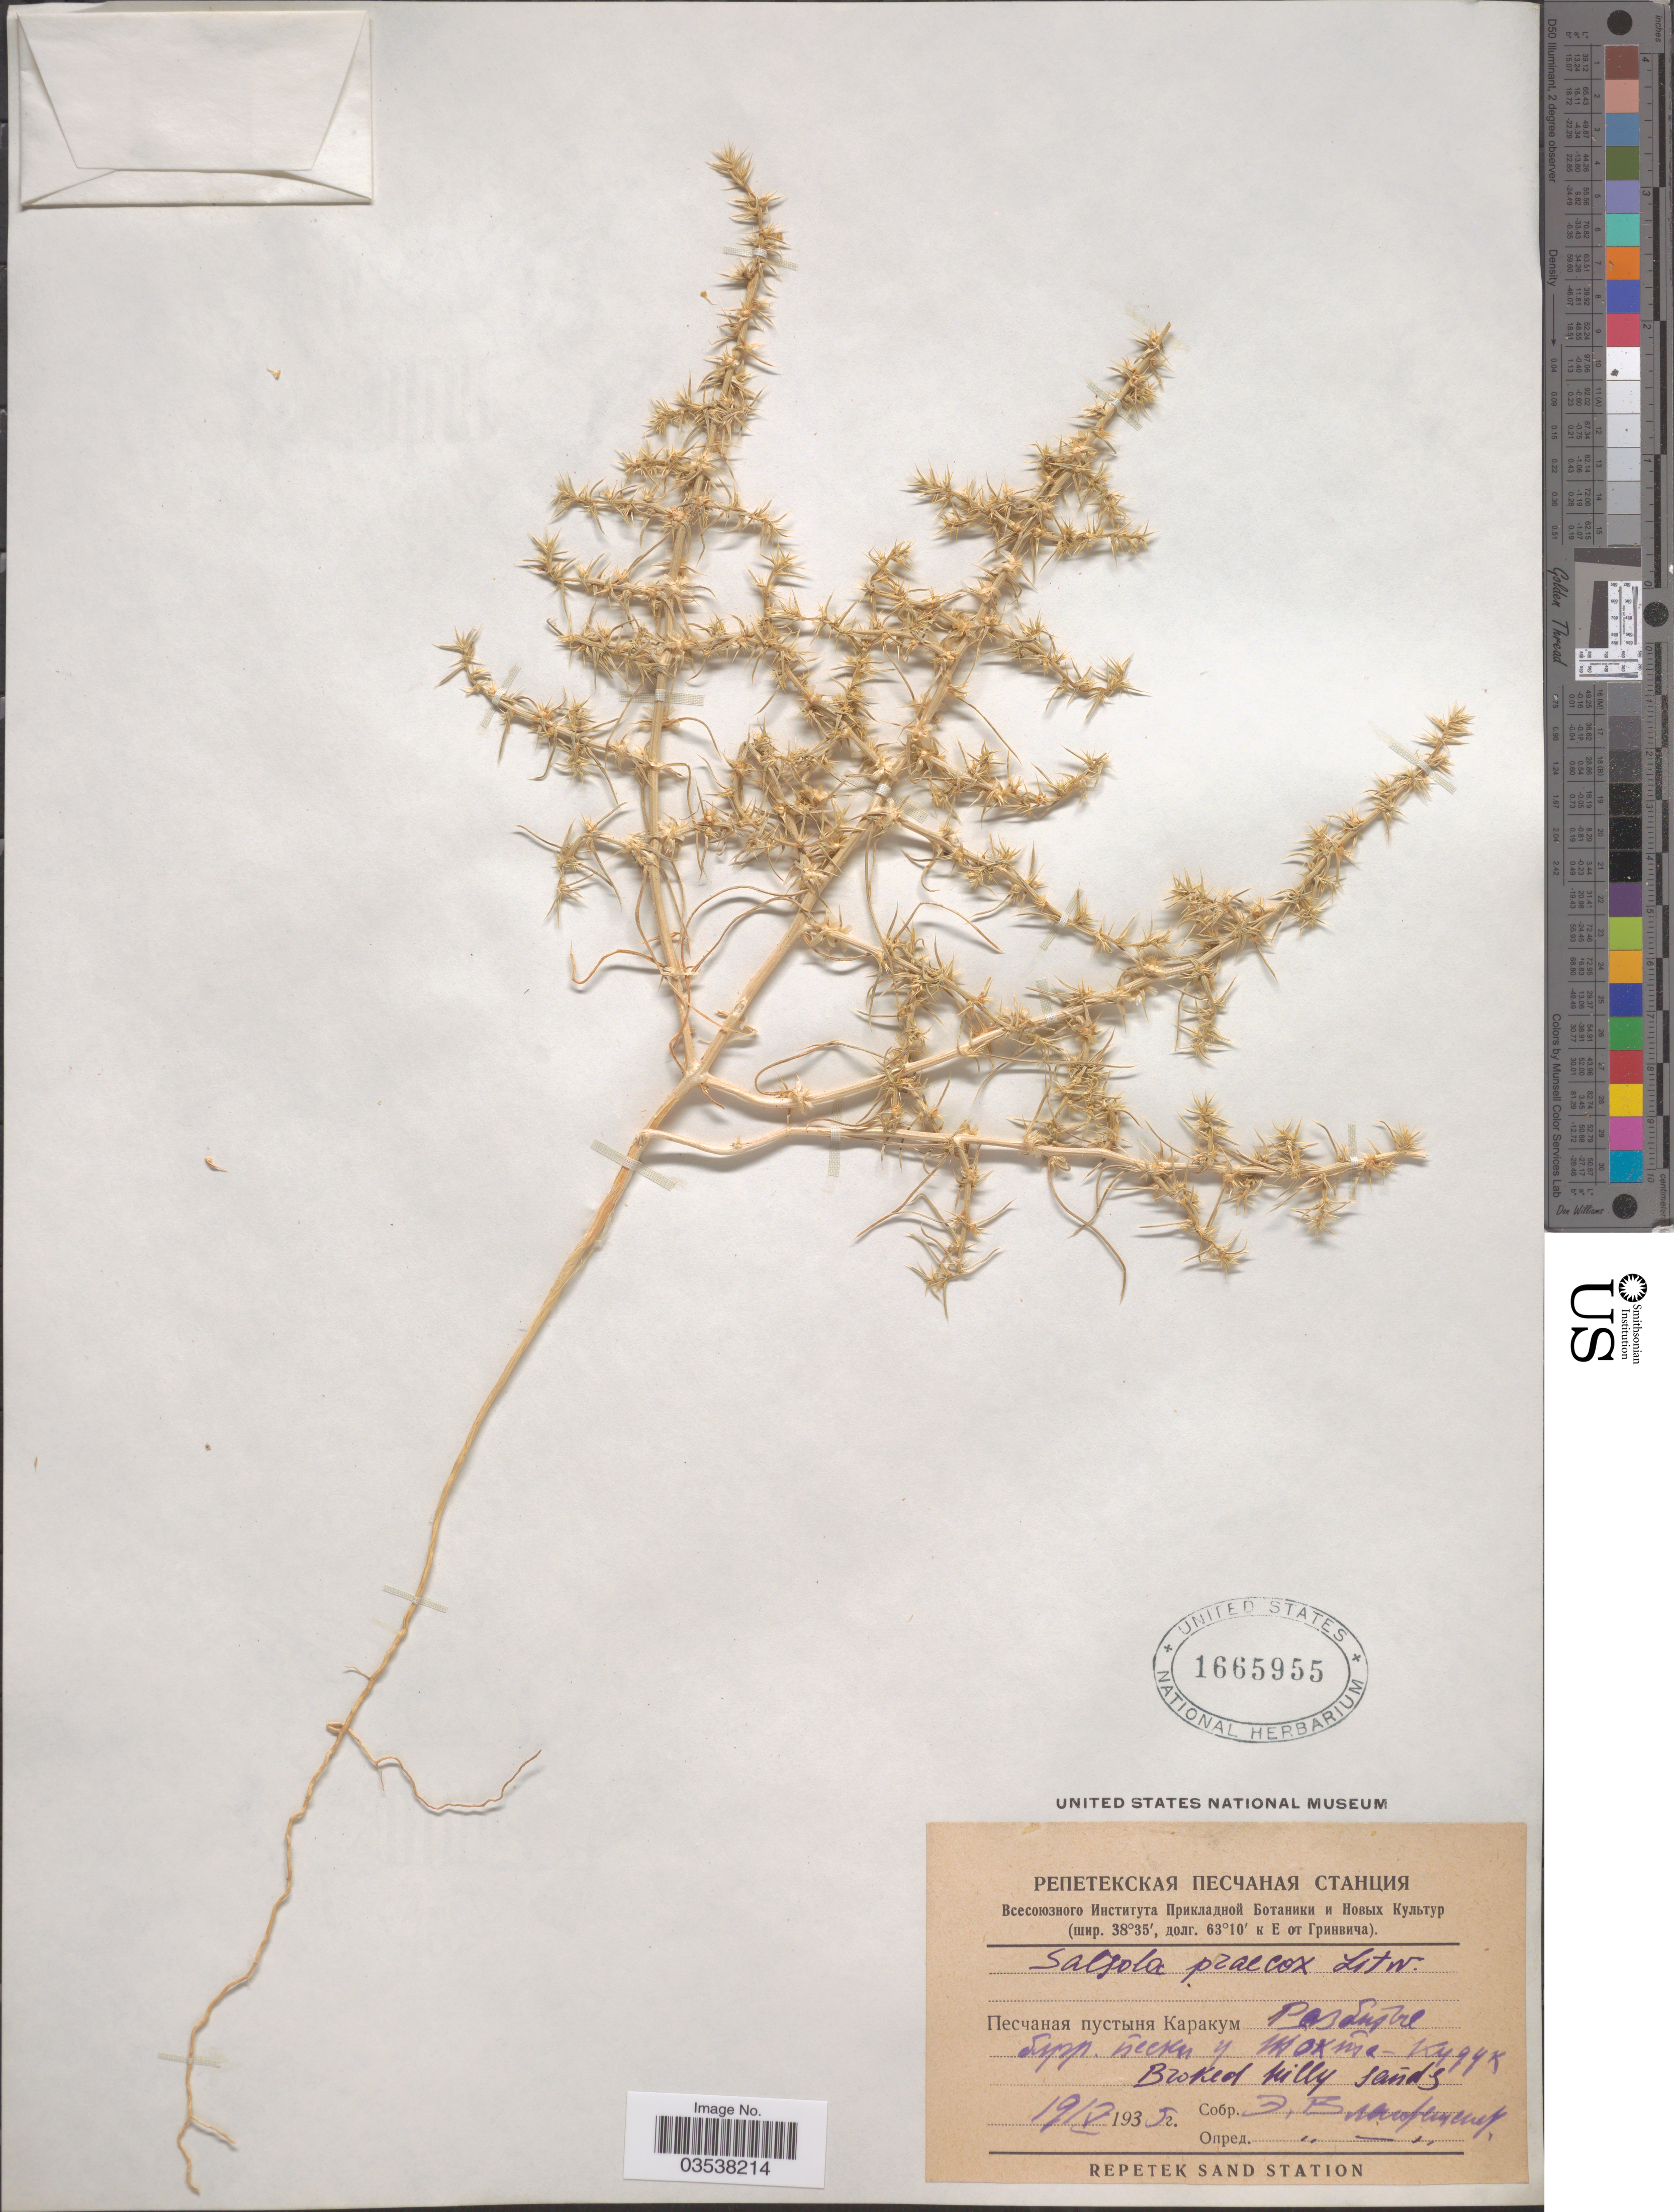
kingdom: Plantae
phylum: Tracheophyta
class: Magnoliopsida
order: Caryophyllales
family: Amaranthaceae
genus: Salsola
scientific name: Salsola praecox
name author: (Litv.) Iljin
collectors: E. Blagoveschenskiy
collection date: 1935-05-19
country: Turkmenistan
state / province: Lebap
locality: Karakum Desert.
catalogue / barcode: US 1665955